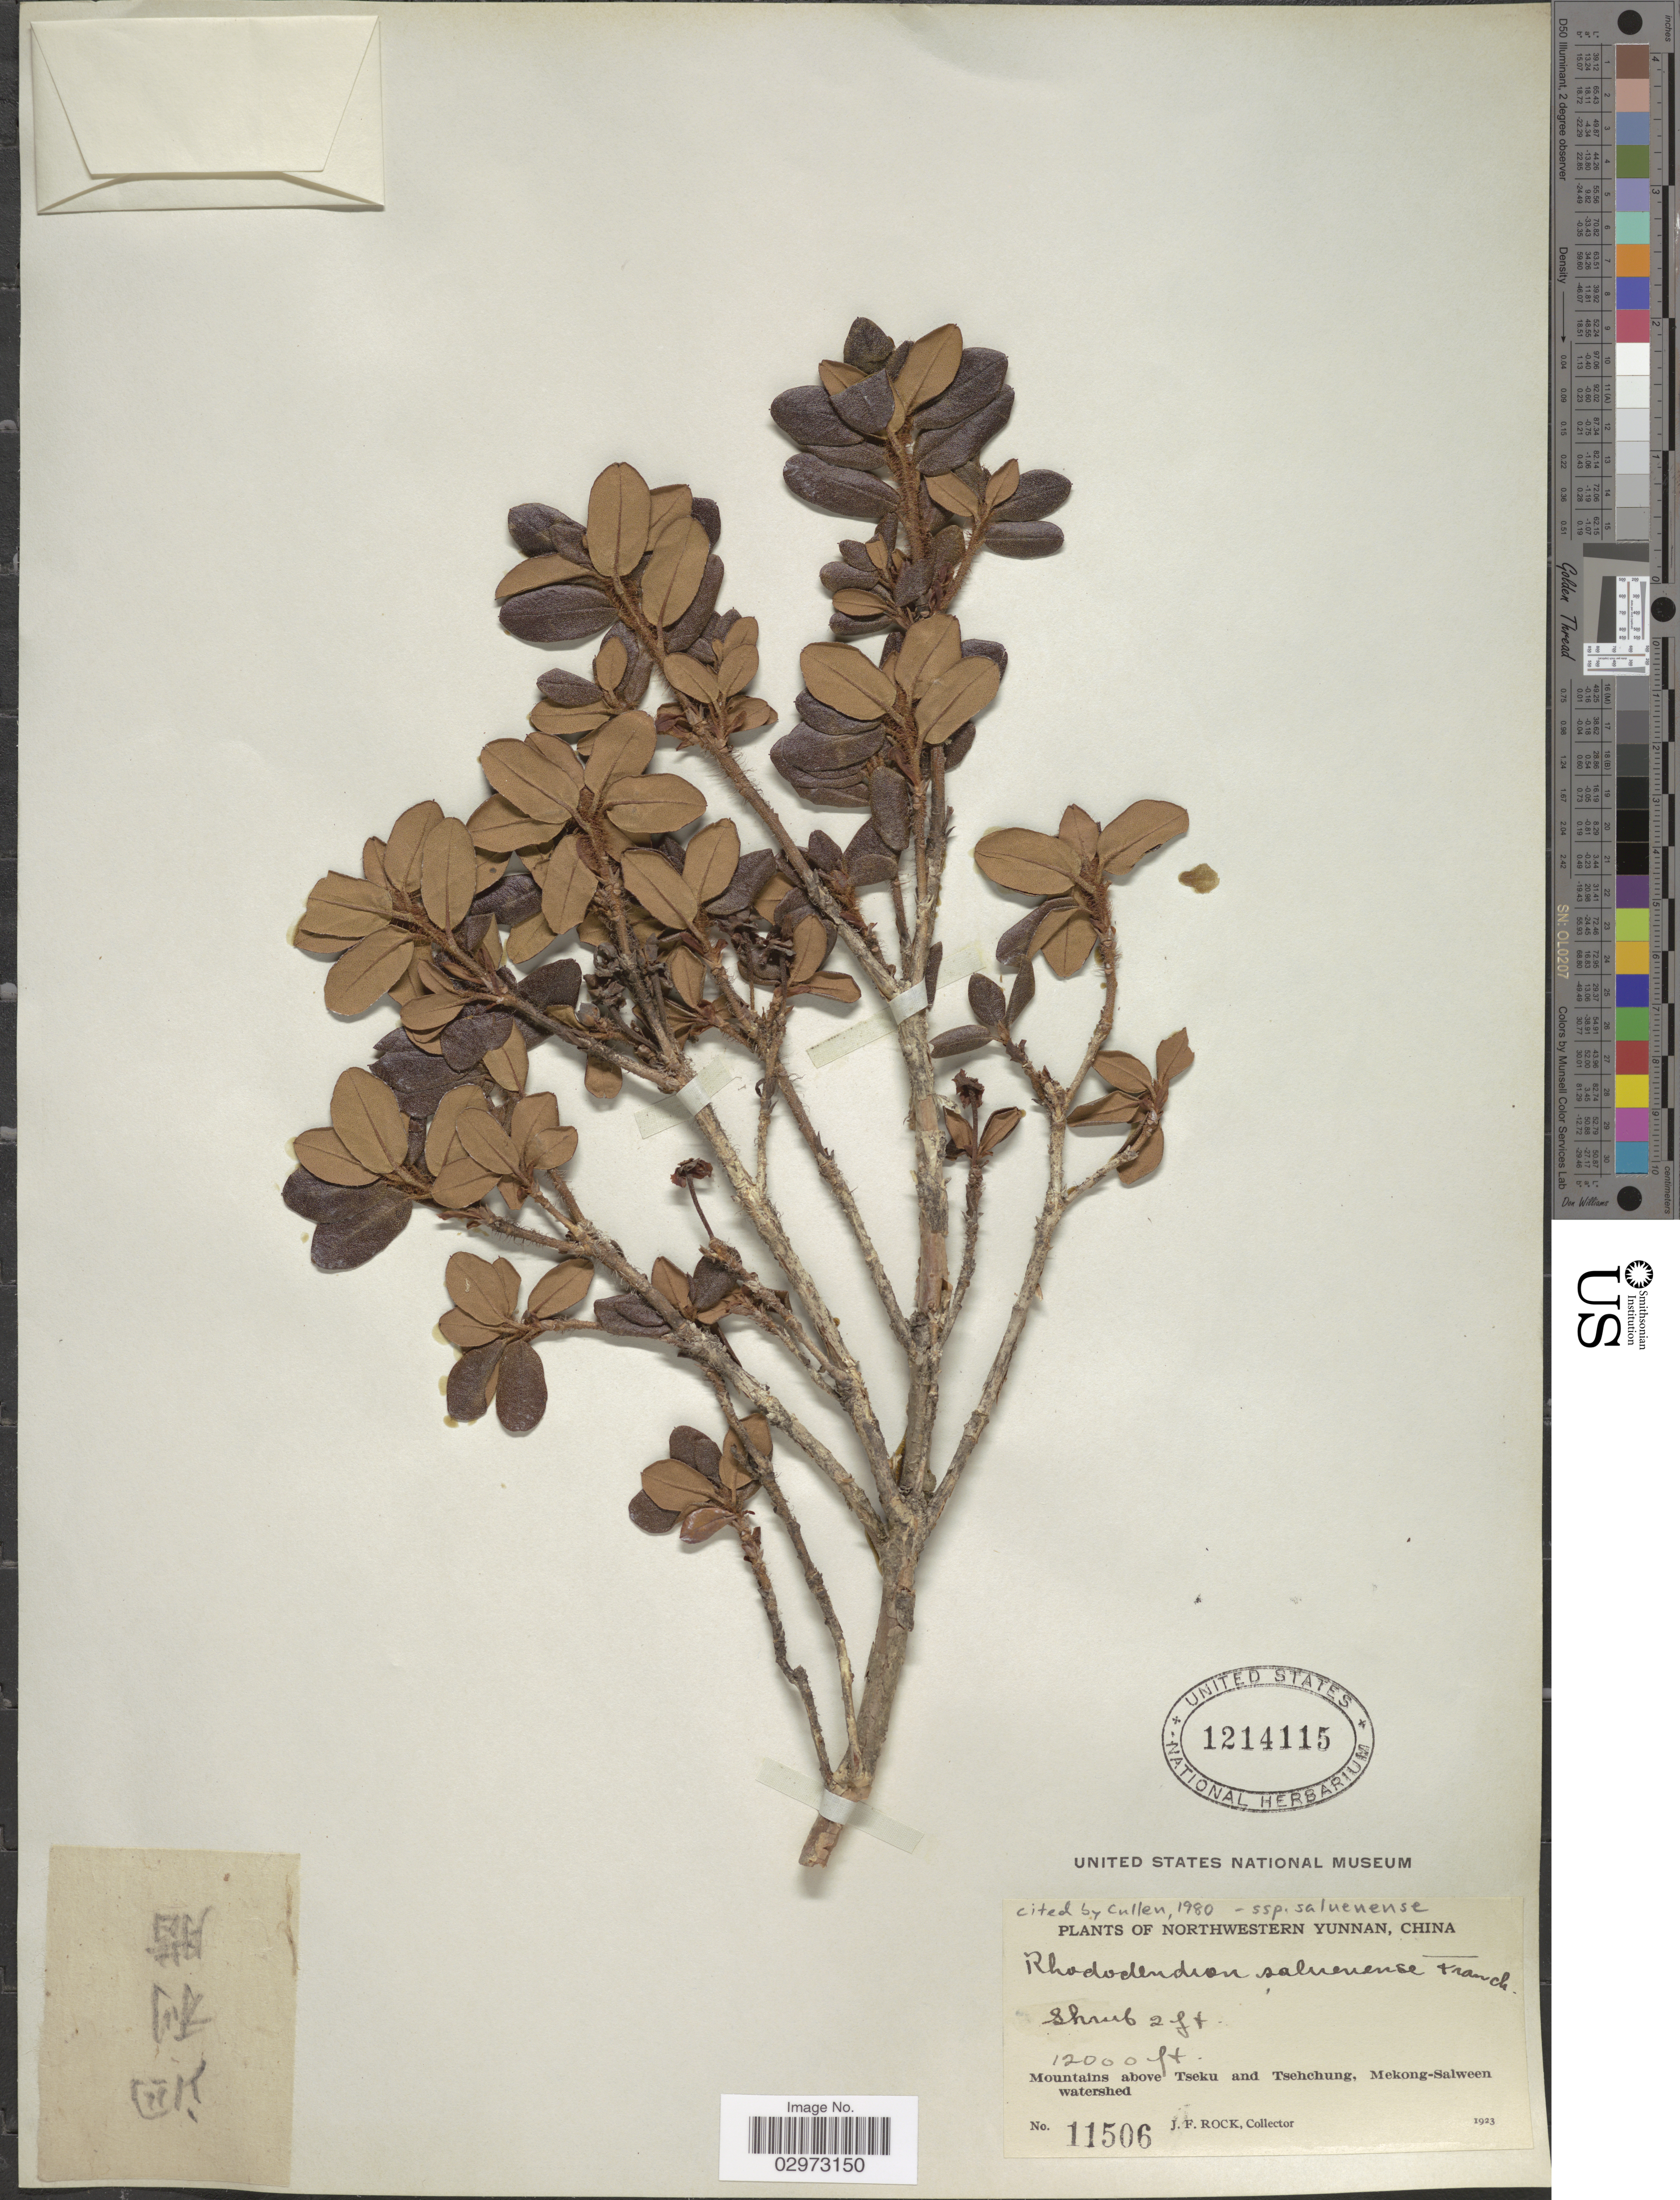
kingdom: Plantae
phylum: Tracheophyta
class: Magnoliopsida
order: Ericales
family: Ericaceae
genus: Rhododendron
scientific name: Rhododendron saluenense subsp. saluenense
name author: Franch.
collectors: J. Rock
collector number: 11506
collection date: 1923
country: China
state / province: Yunnan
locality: Northwestern Yunnan. Mountains above Tseku and Tsehchung, Mekong-Salween watershed.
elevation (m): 3658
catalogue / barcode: US 1214115